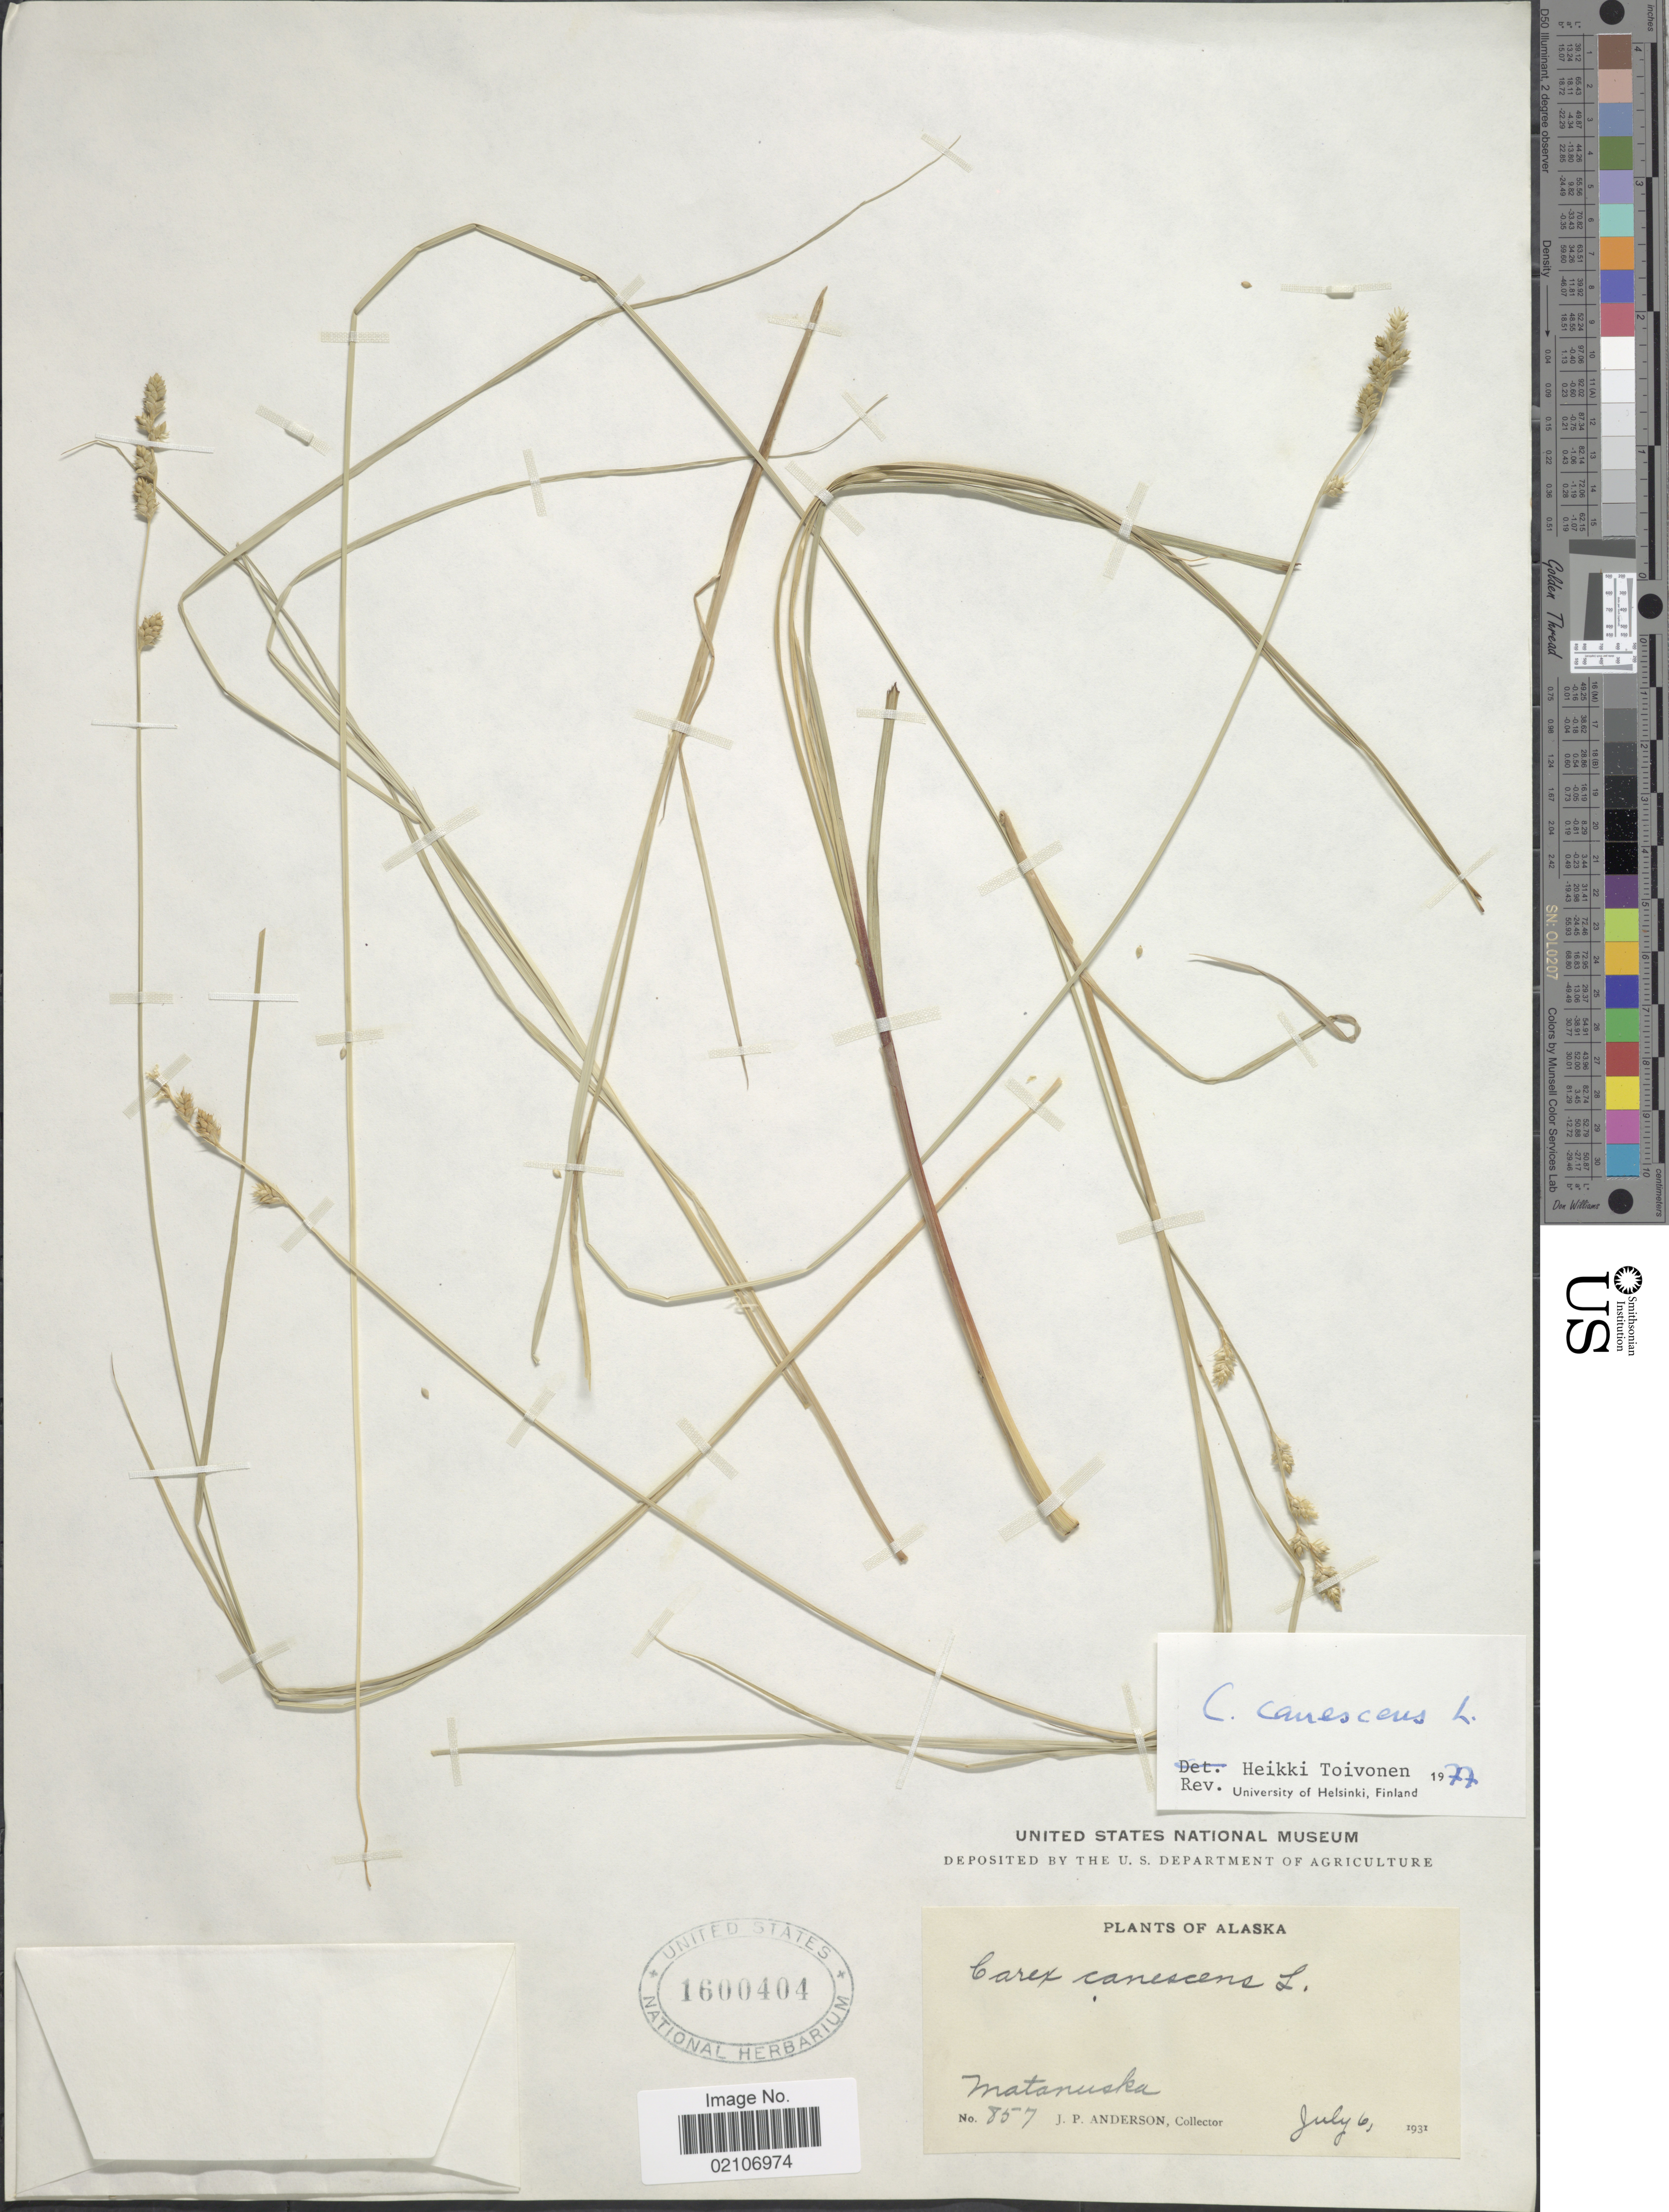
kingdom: Plantae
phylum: Tracheophyta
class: Liliopsida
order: Poales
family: Cyperaceae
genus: Carex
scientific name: Carex canescens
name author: L.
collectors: J. P. Anderson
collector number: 857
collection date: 1931-07-06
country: United States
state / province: Alaska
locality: Matanuska.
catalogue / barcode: US 1600404